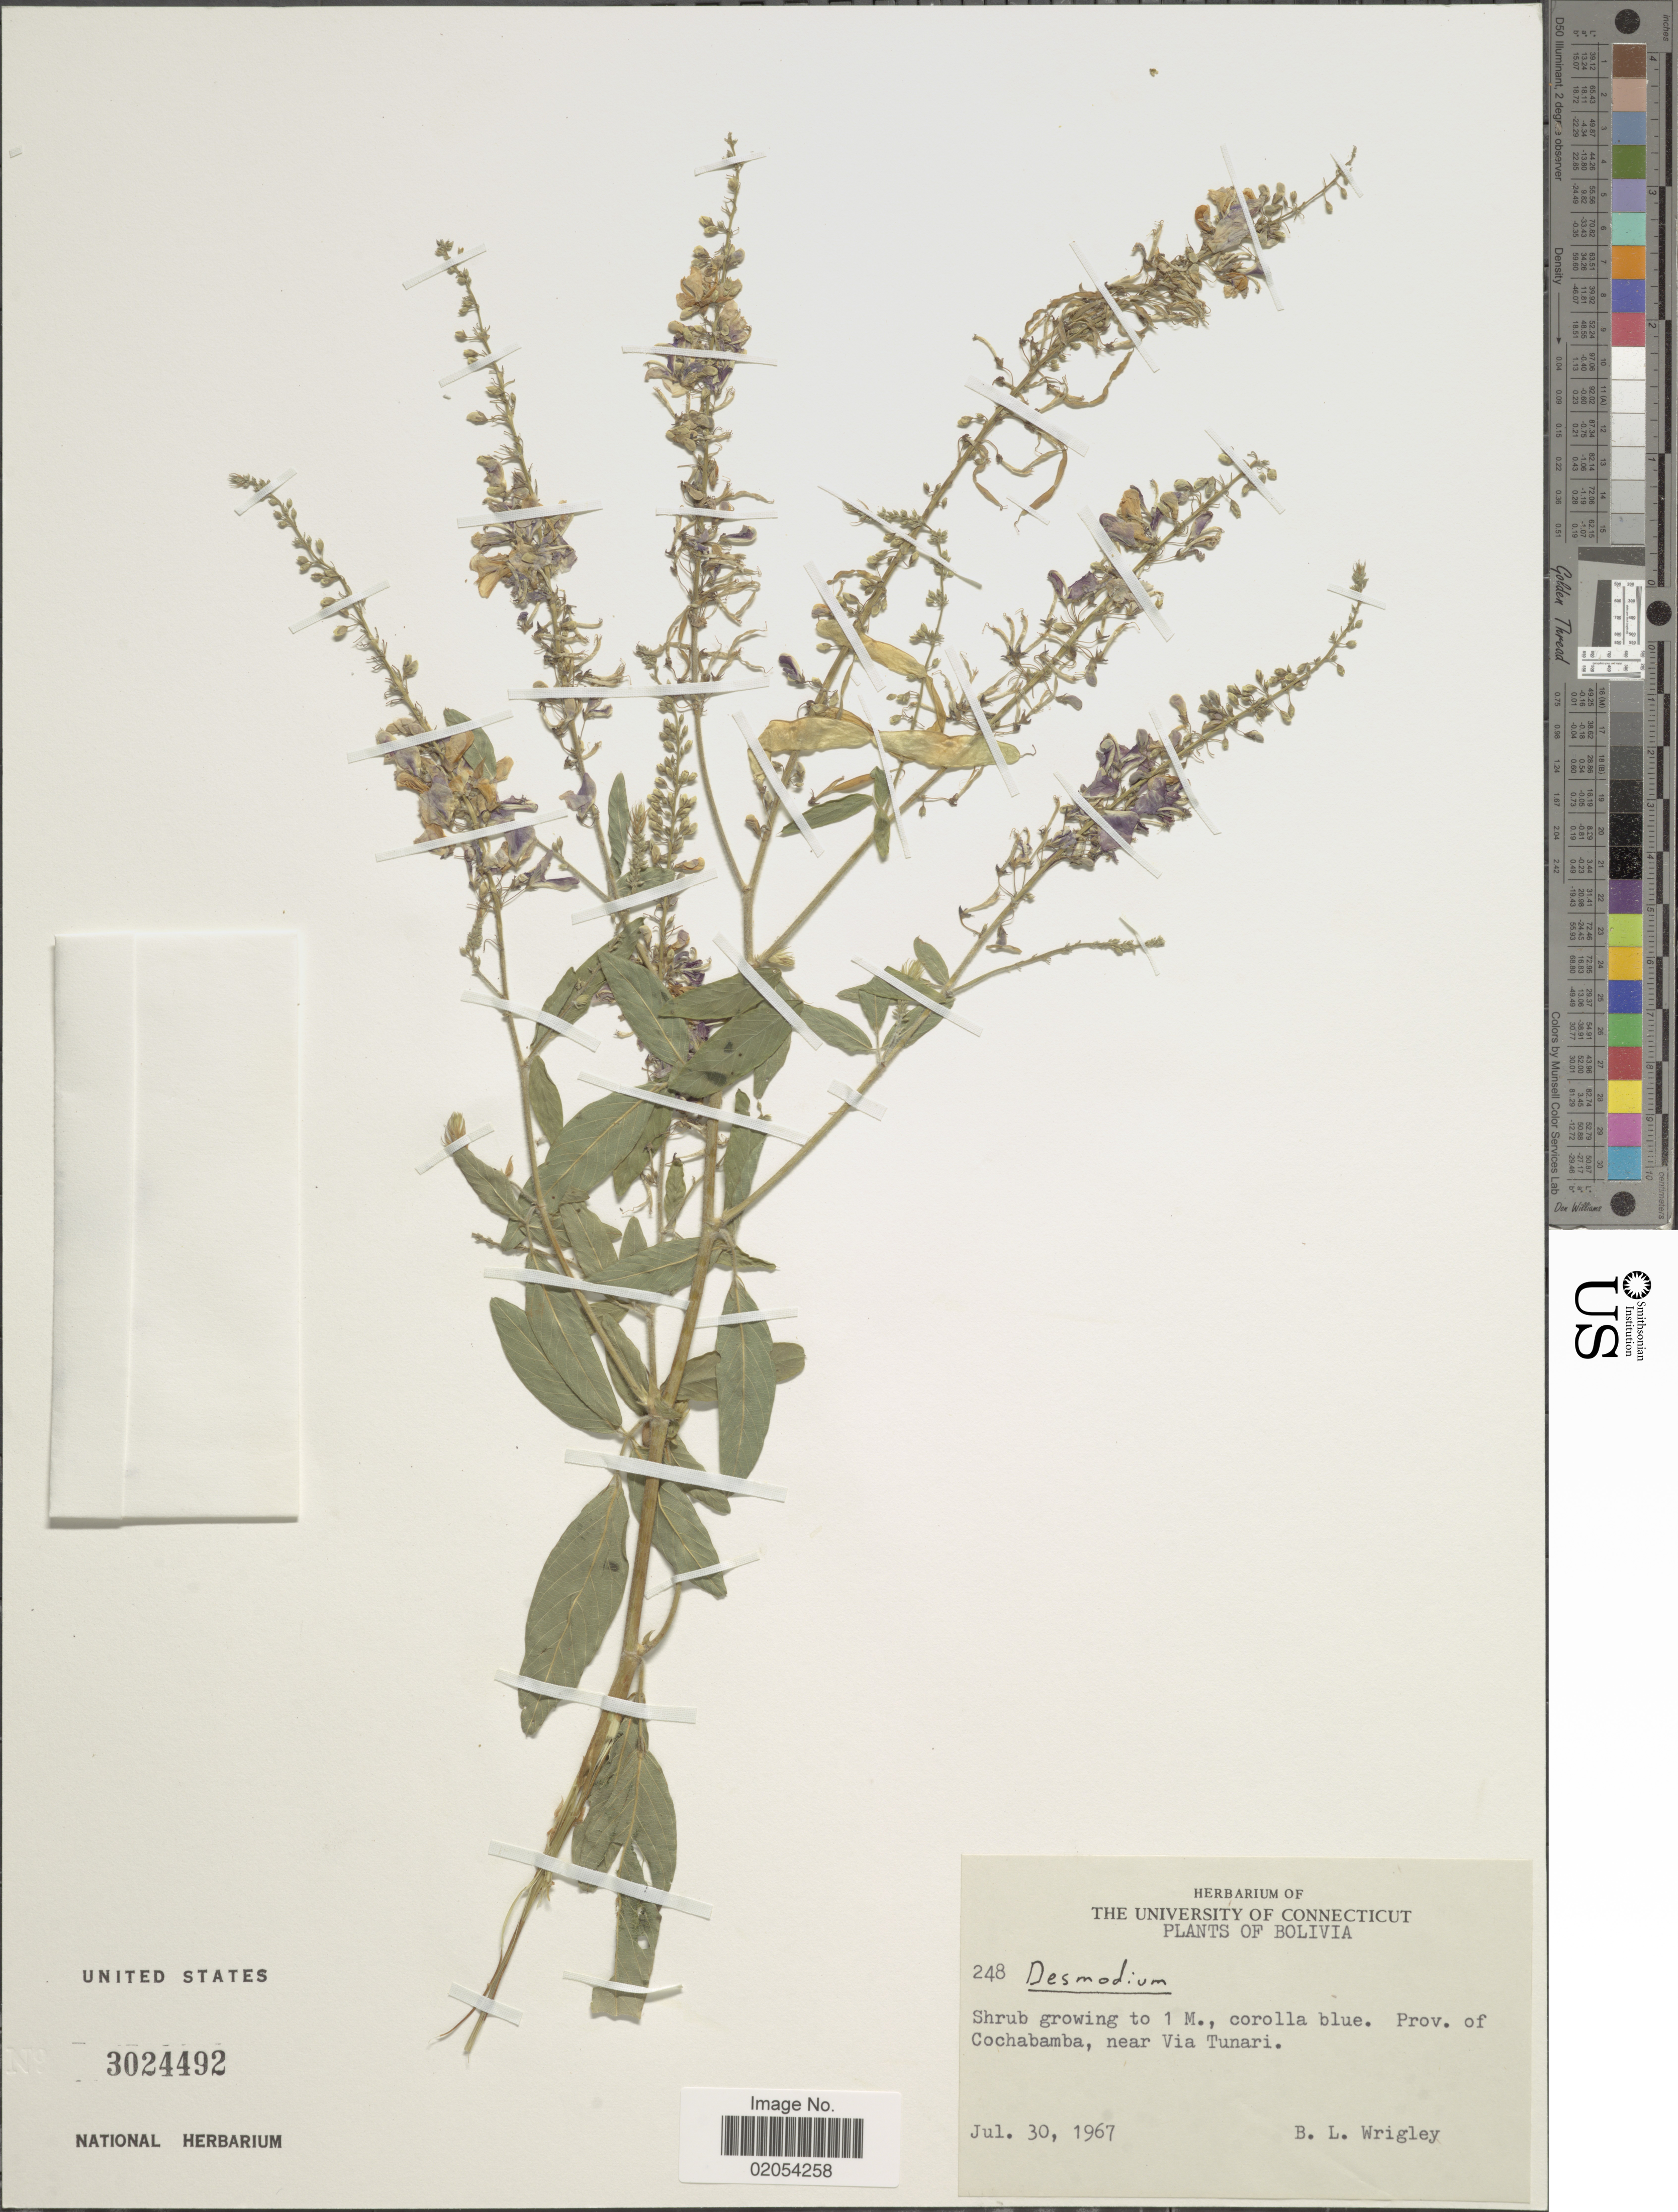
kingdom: Plantae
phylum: Tracheophyta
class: Magnoliopsida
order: Fabales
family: Fabaceae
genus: Desmodium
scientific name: Desmodium sp.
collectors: B. L. Wrigley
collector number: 248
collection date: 1967-07-30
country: Bolivia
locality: Bolivia, Prov. of Cochabamba, near Via Tunari.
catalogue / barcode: US 3024492